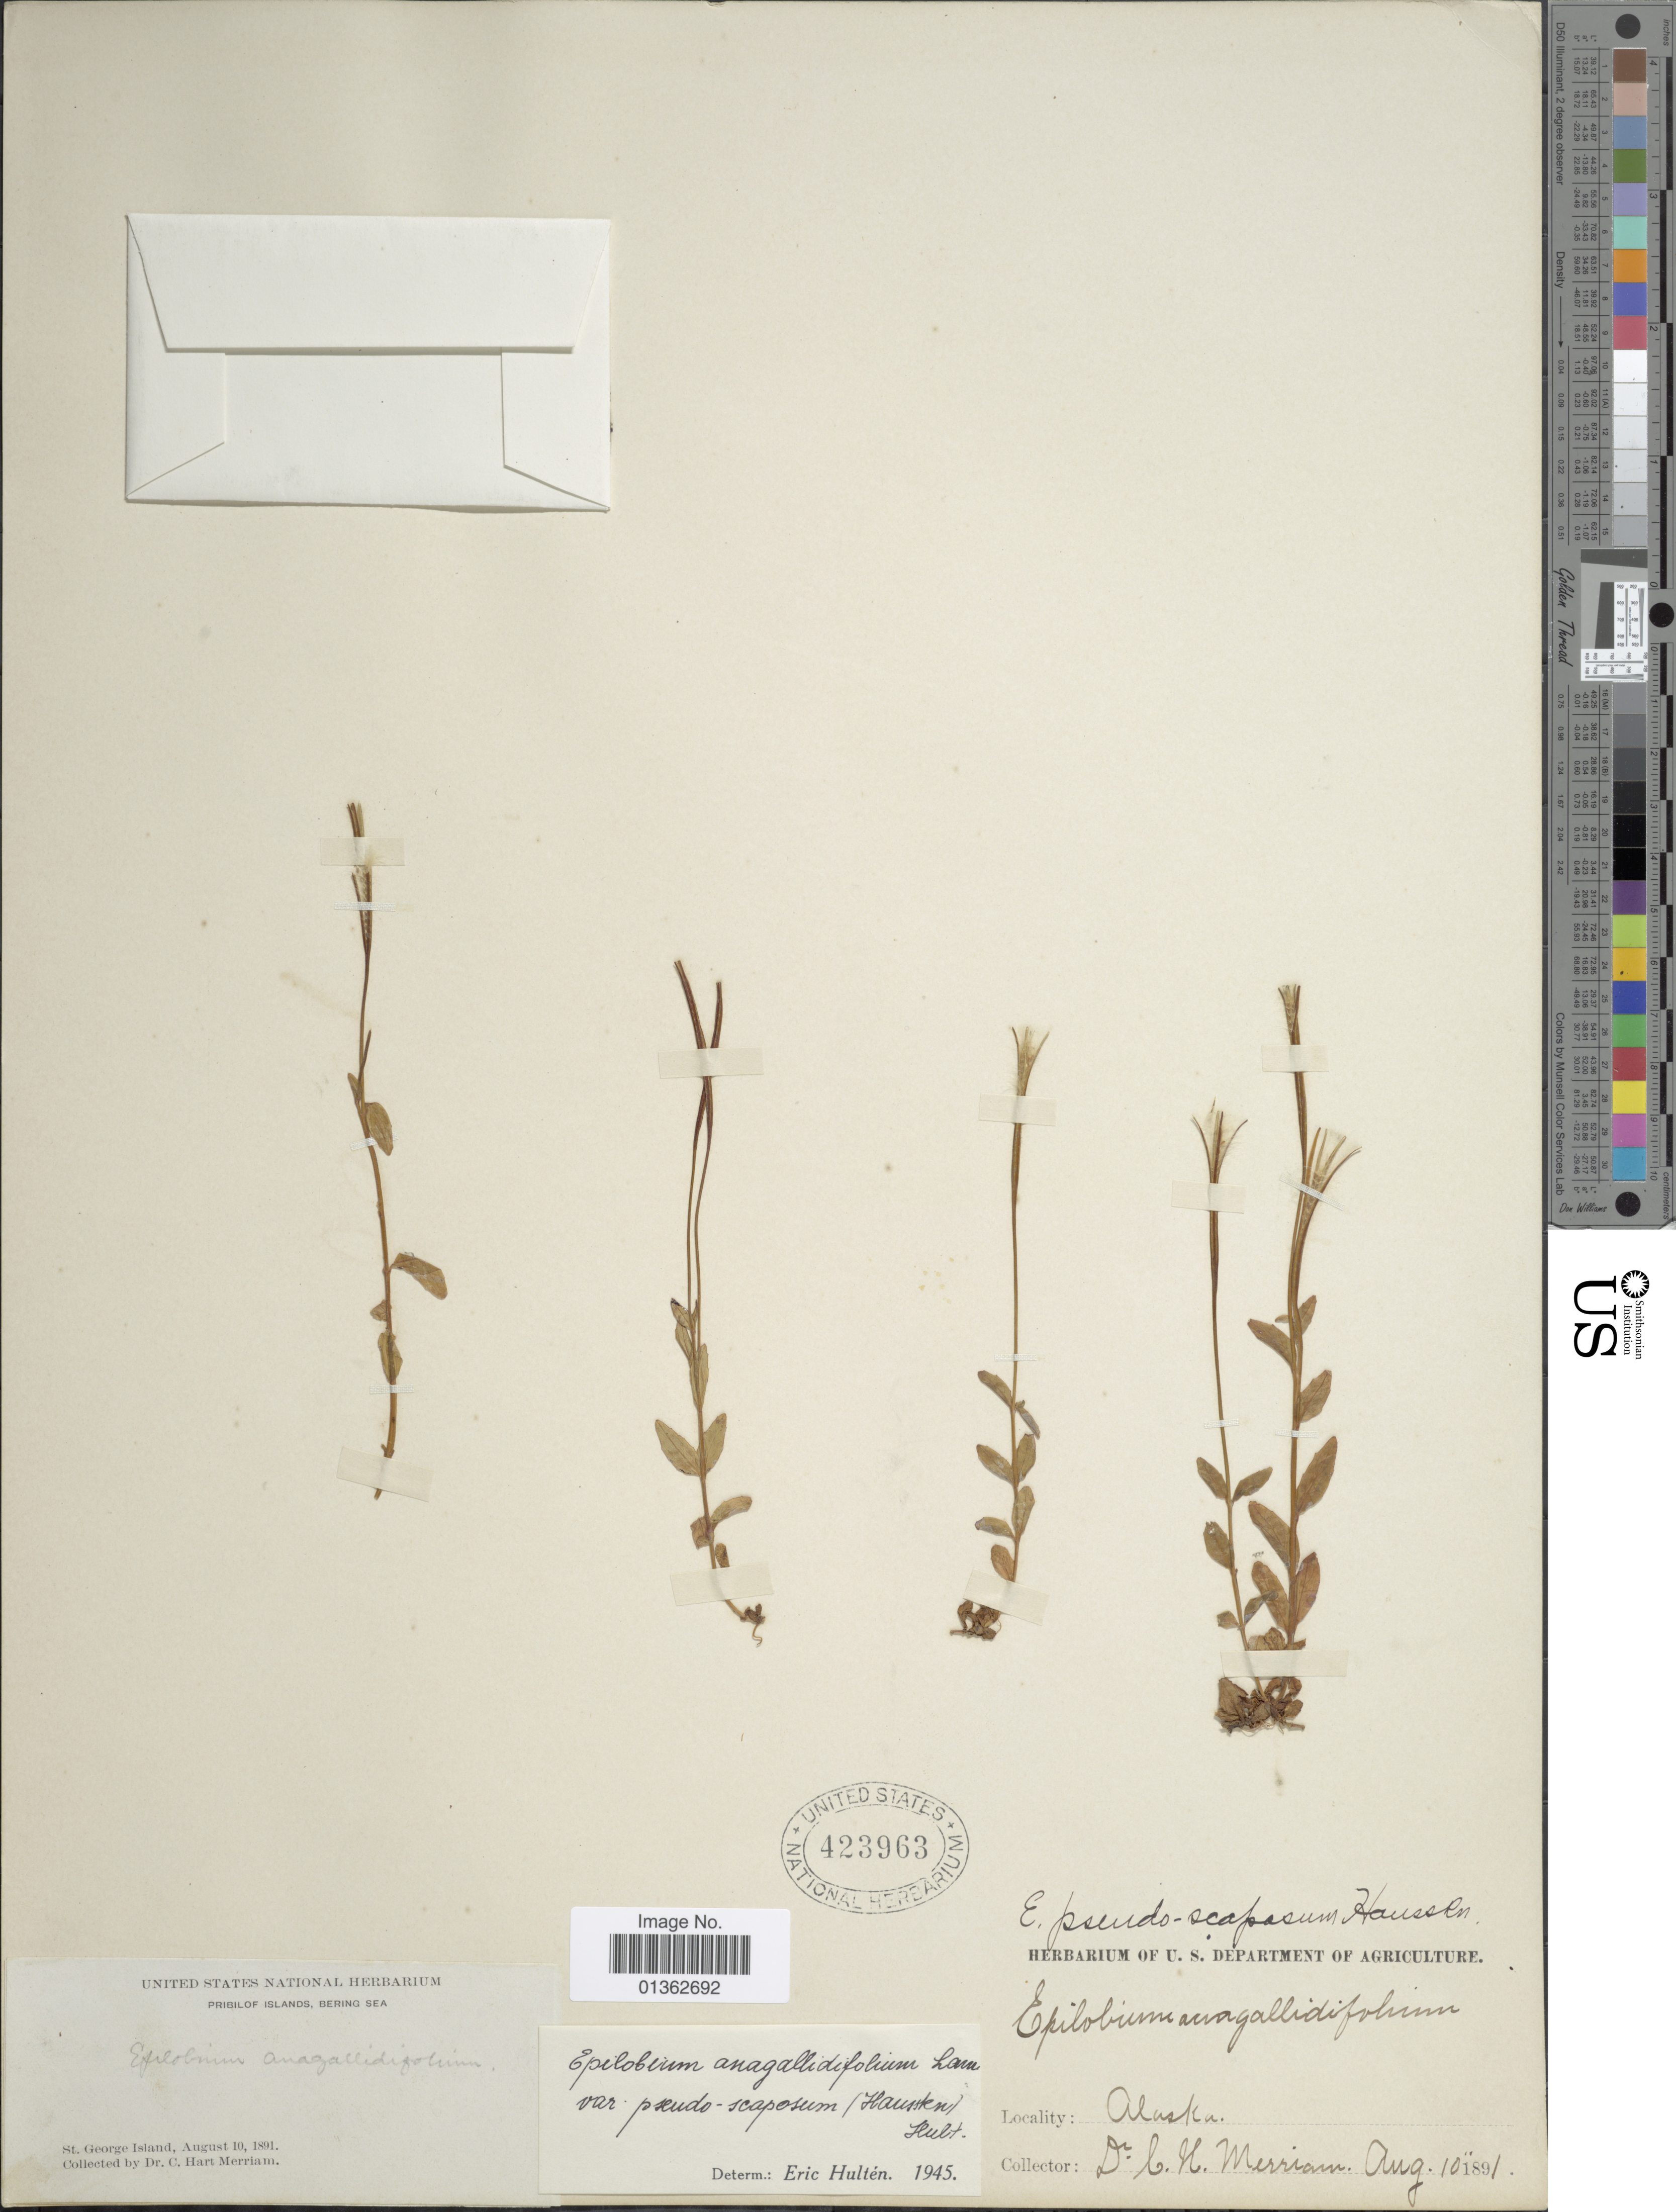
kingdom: Plantae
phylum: Tracheophyta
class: Magnoliopsida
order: Myrtales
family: Onagraceae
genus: Epilobium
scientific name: Epilobium anagallidifolium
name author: Lam.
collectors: C. Merriam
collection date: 1891-08-10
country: United States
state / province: Alaska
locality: Pribilof Islands, Bering Sea. St. George Island.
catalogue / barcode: US 423963